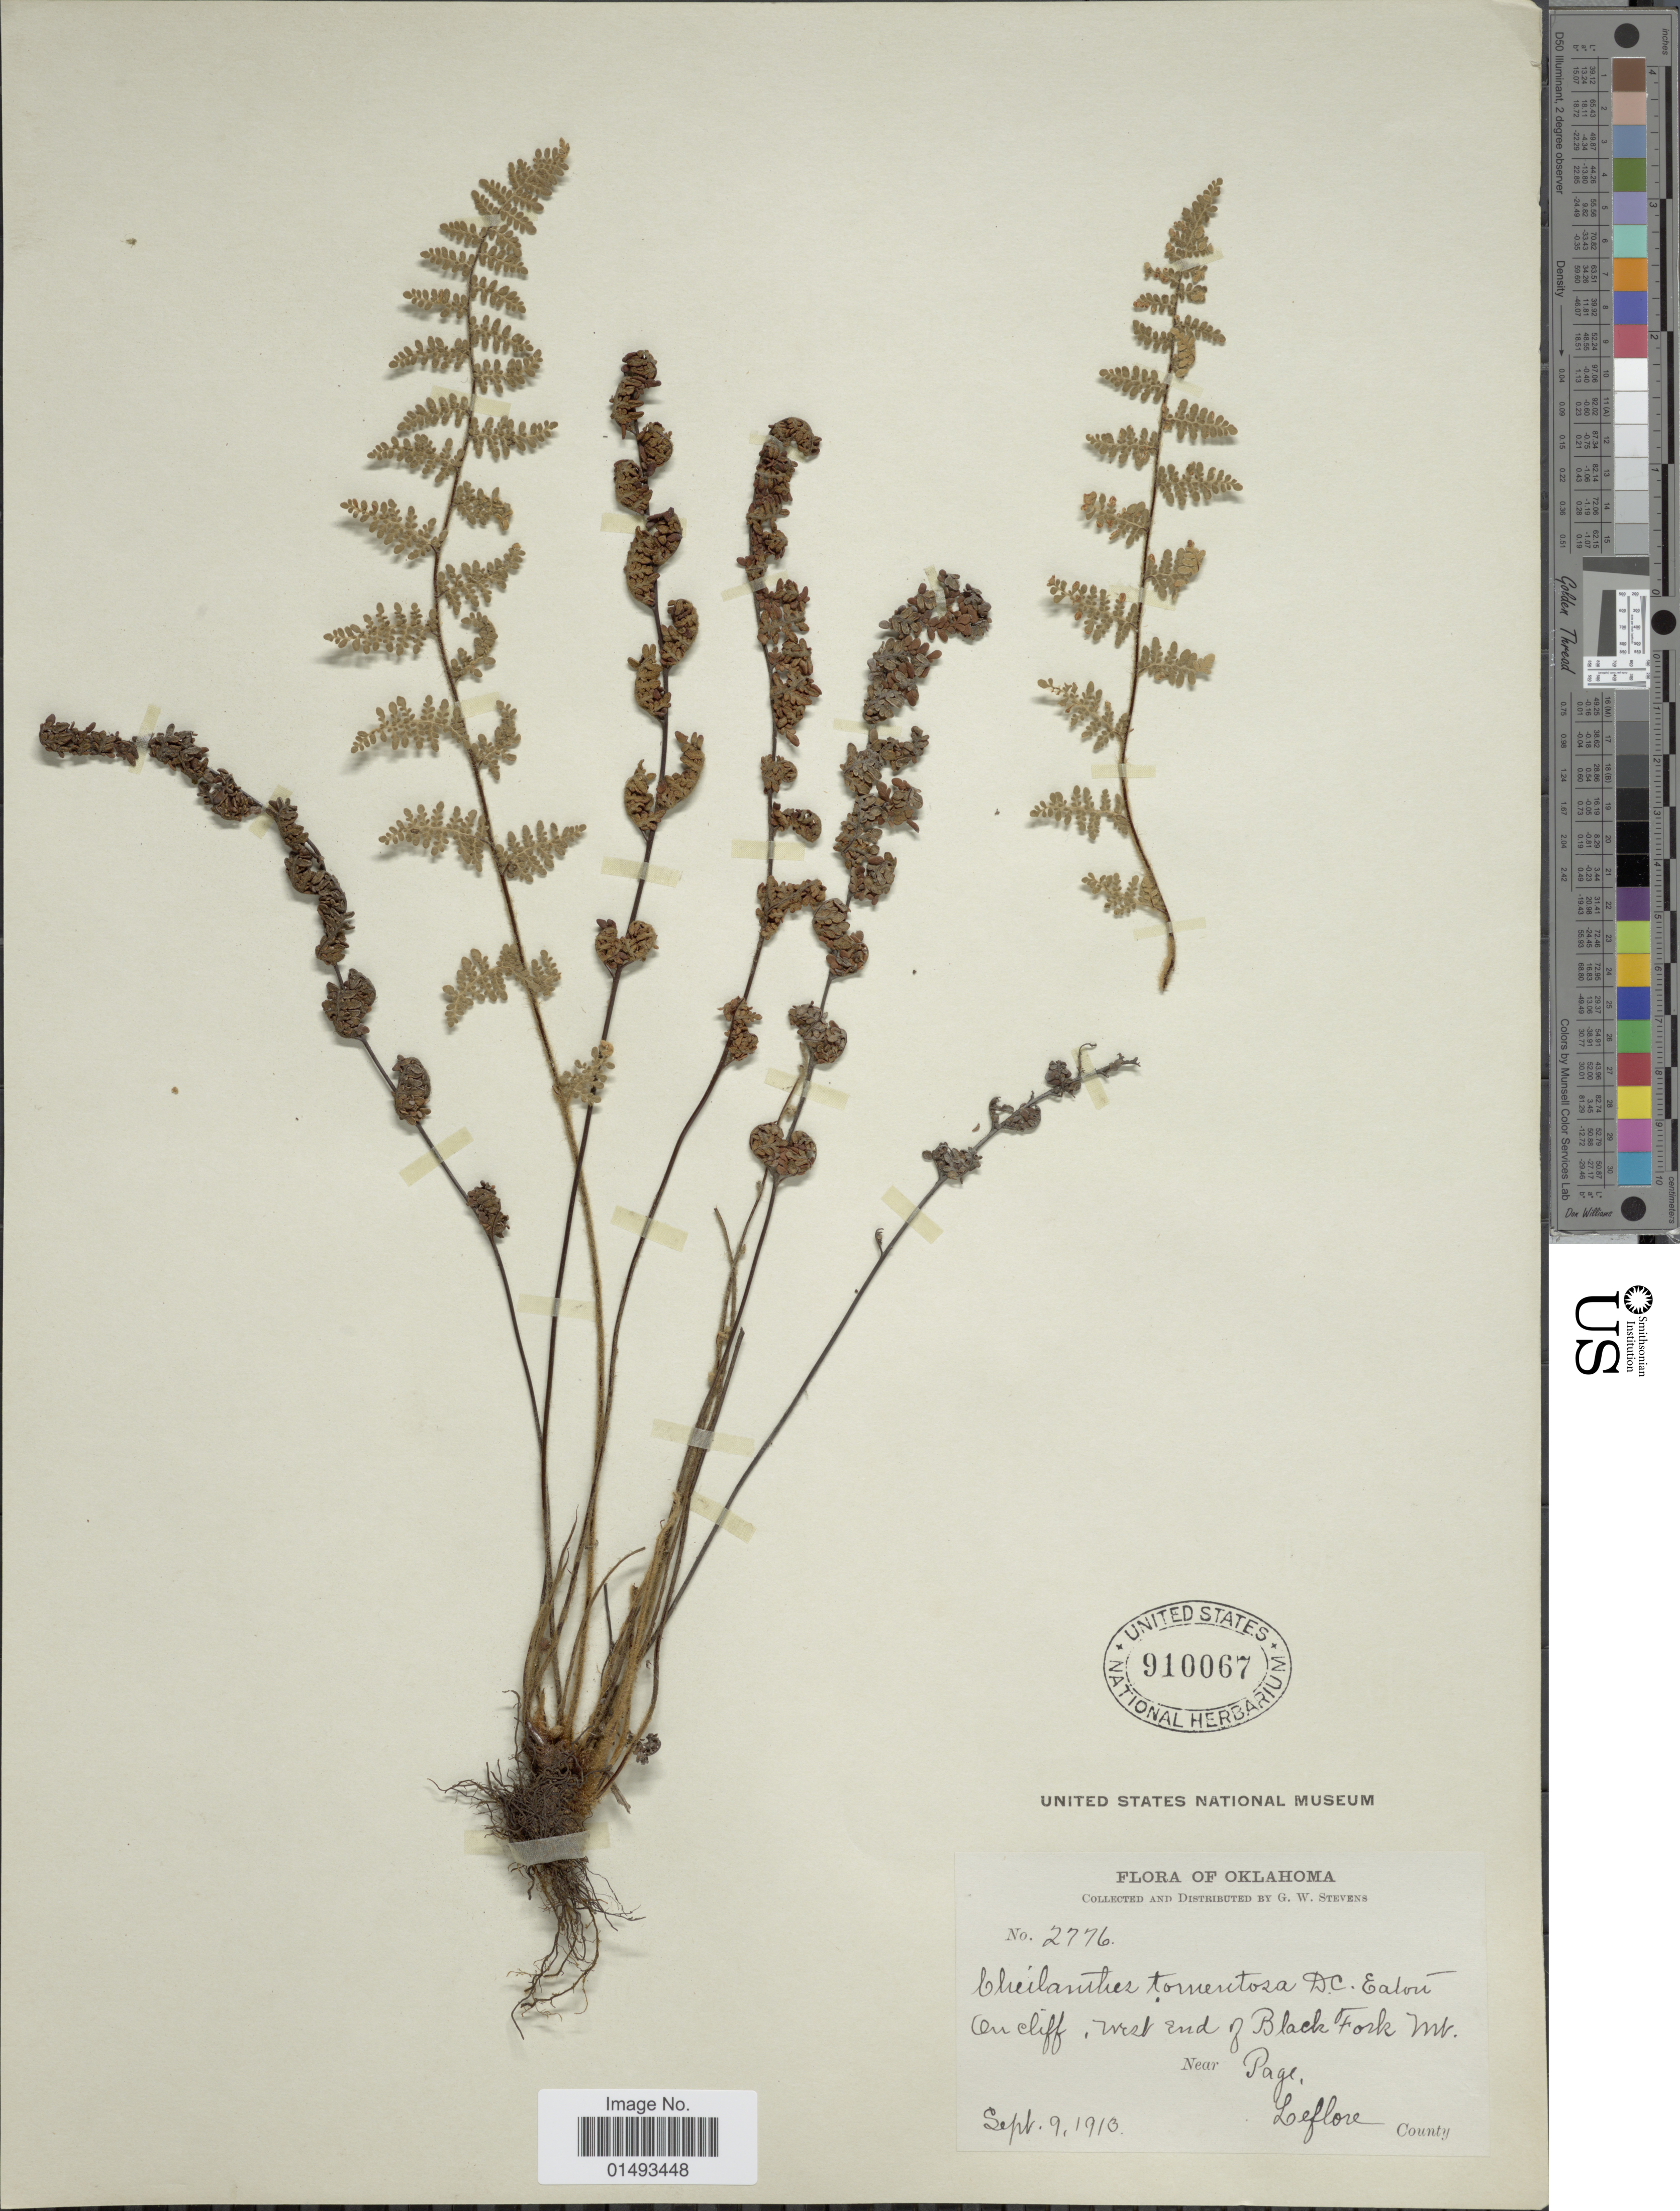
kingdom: Plantae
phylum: Tracheophyta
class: Polypodiopsida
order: Polypodiales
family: Pteridaceae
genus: Myriopteris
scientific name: Myriopteris lanosa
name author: (Michx.) Grusz & Windham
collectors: G. W. Stevens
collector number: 2776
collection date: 1913-09-09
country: United States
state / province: Oklahoma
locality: Flora of Oklahoma, On cliff west end of Black Fork Mt. near Page Leflore County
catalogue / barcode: US 910067